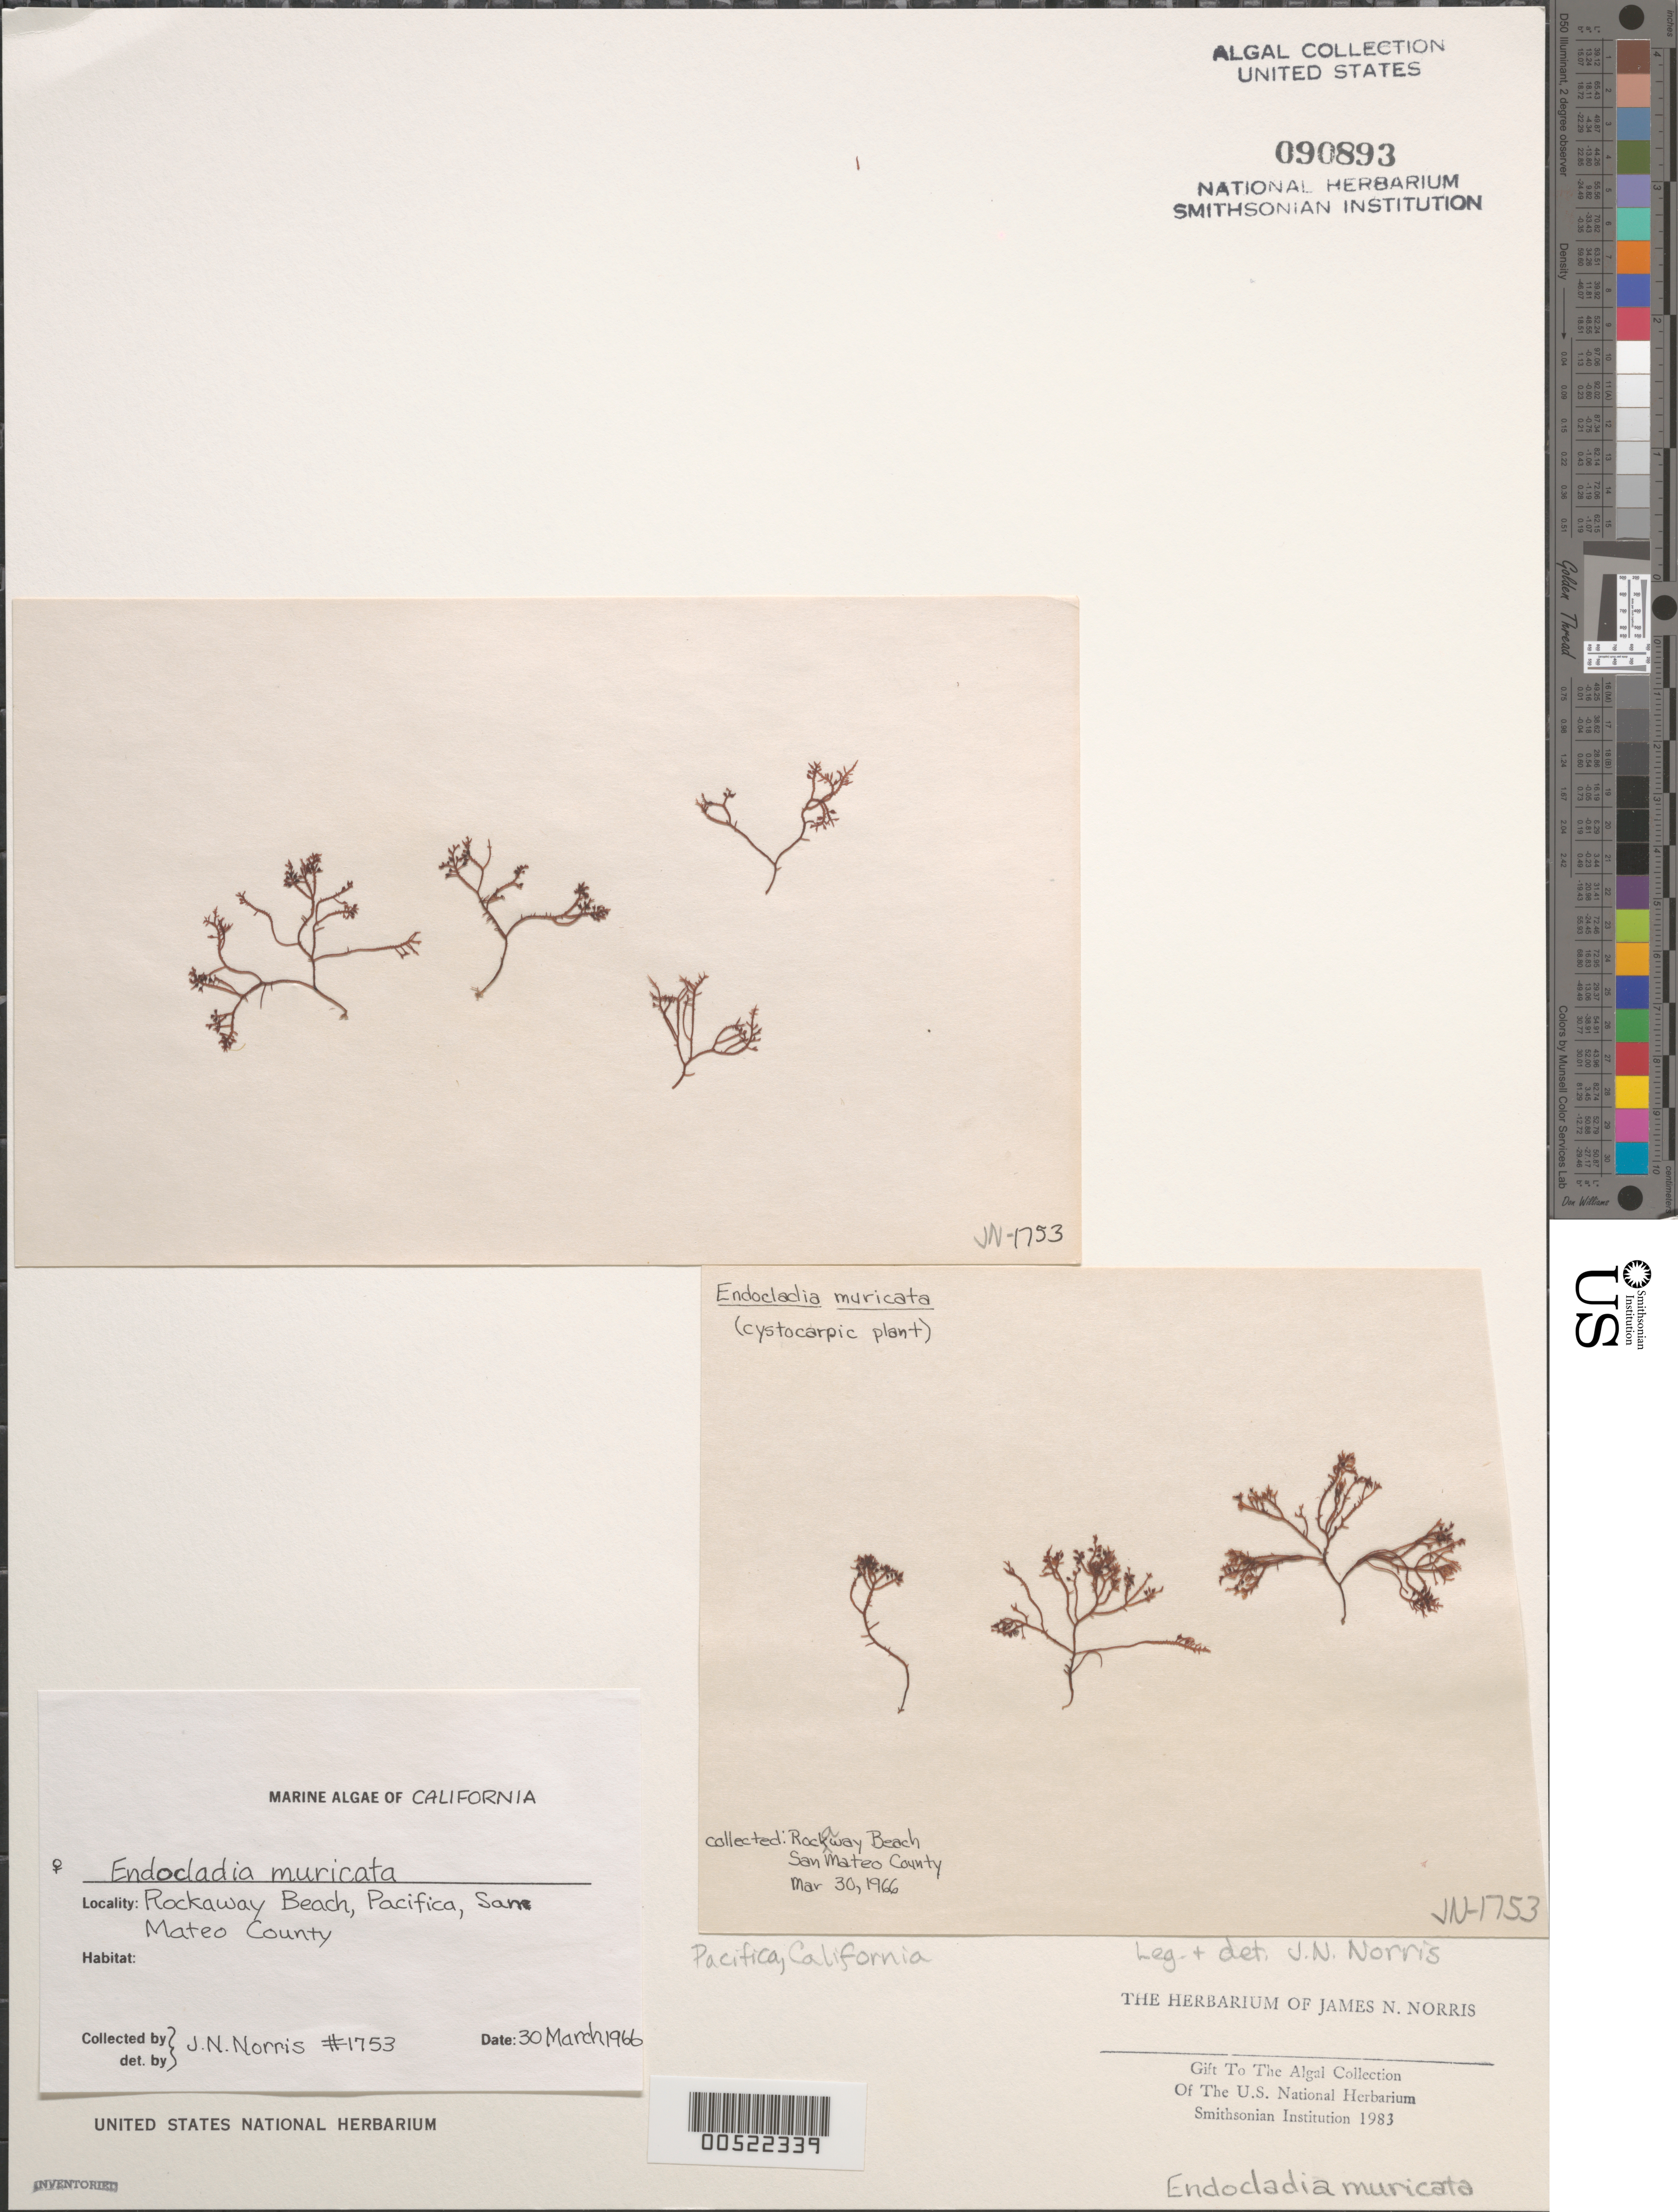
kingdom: Plantae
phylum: Rhodophyta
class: Florideophyceae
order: Gigartinales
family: Endocladiaceae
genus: Endocladia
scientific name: Endocladia muricata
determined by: Norris, James N.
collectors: J. N. Norris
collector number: JN-1753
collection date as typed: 30 Mar 1966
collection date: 1966-03-30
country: United States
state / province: California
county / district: San Mateo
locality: Rockaway Beach, Pacifica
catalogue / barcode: US 90893